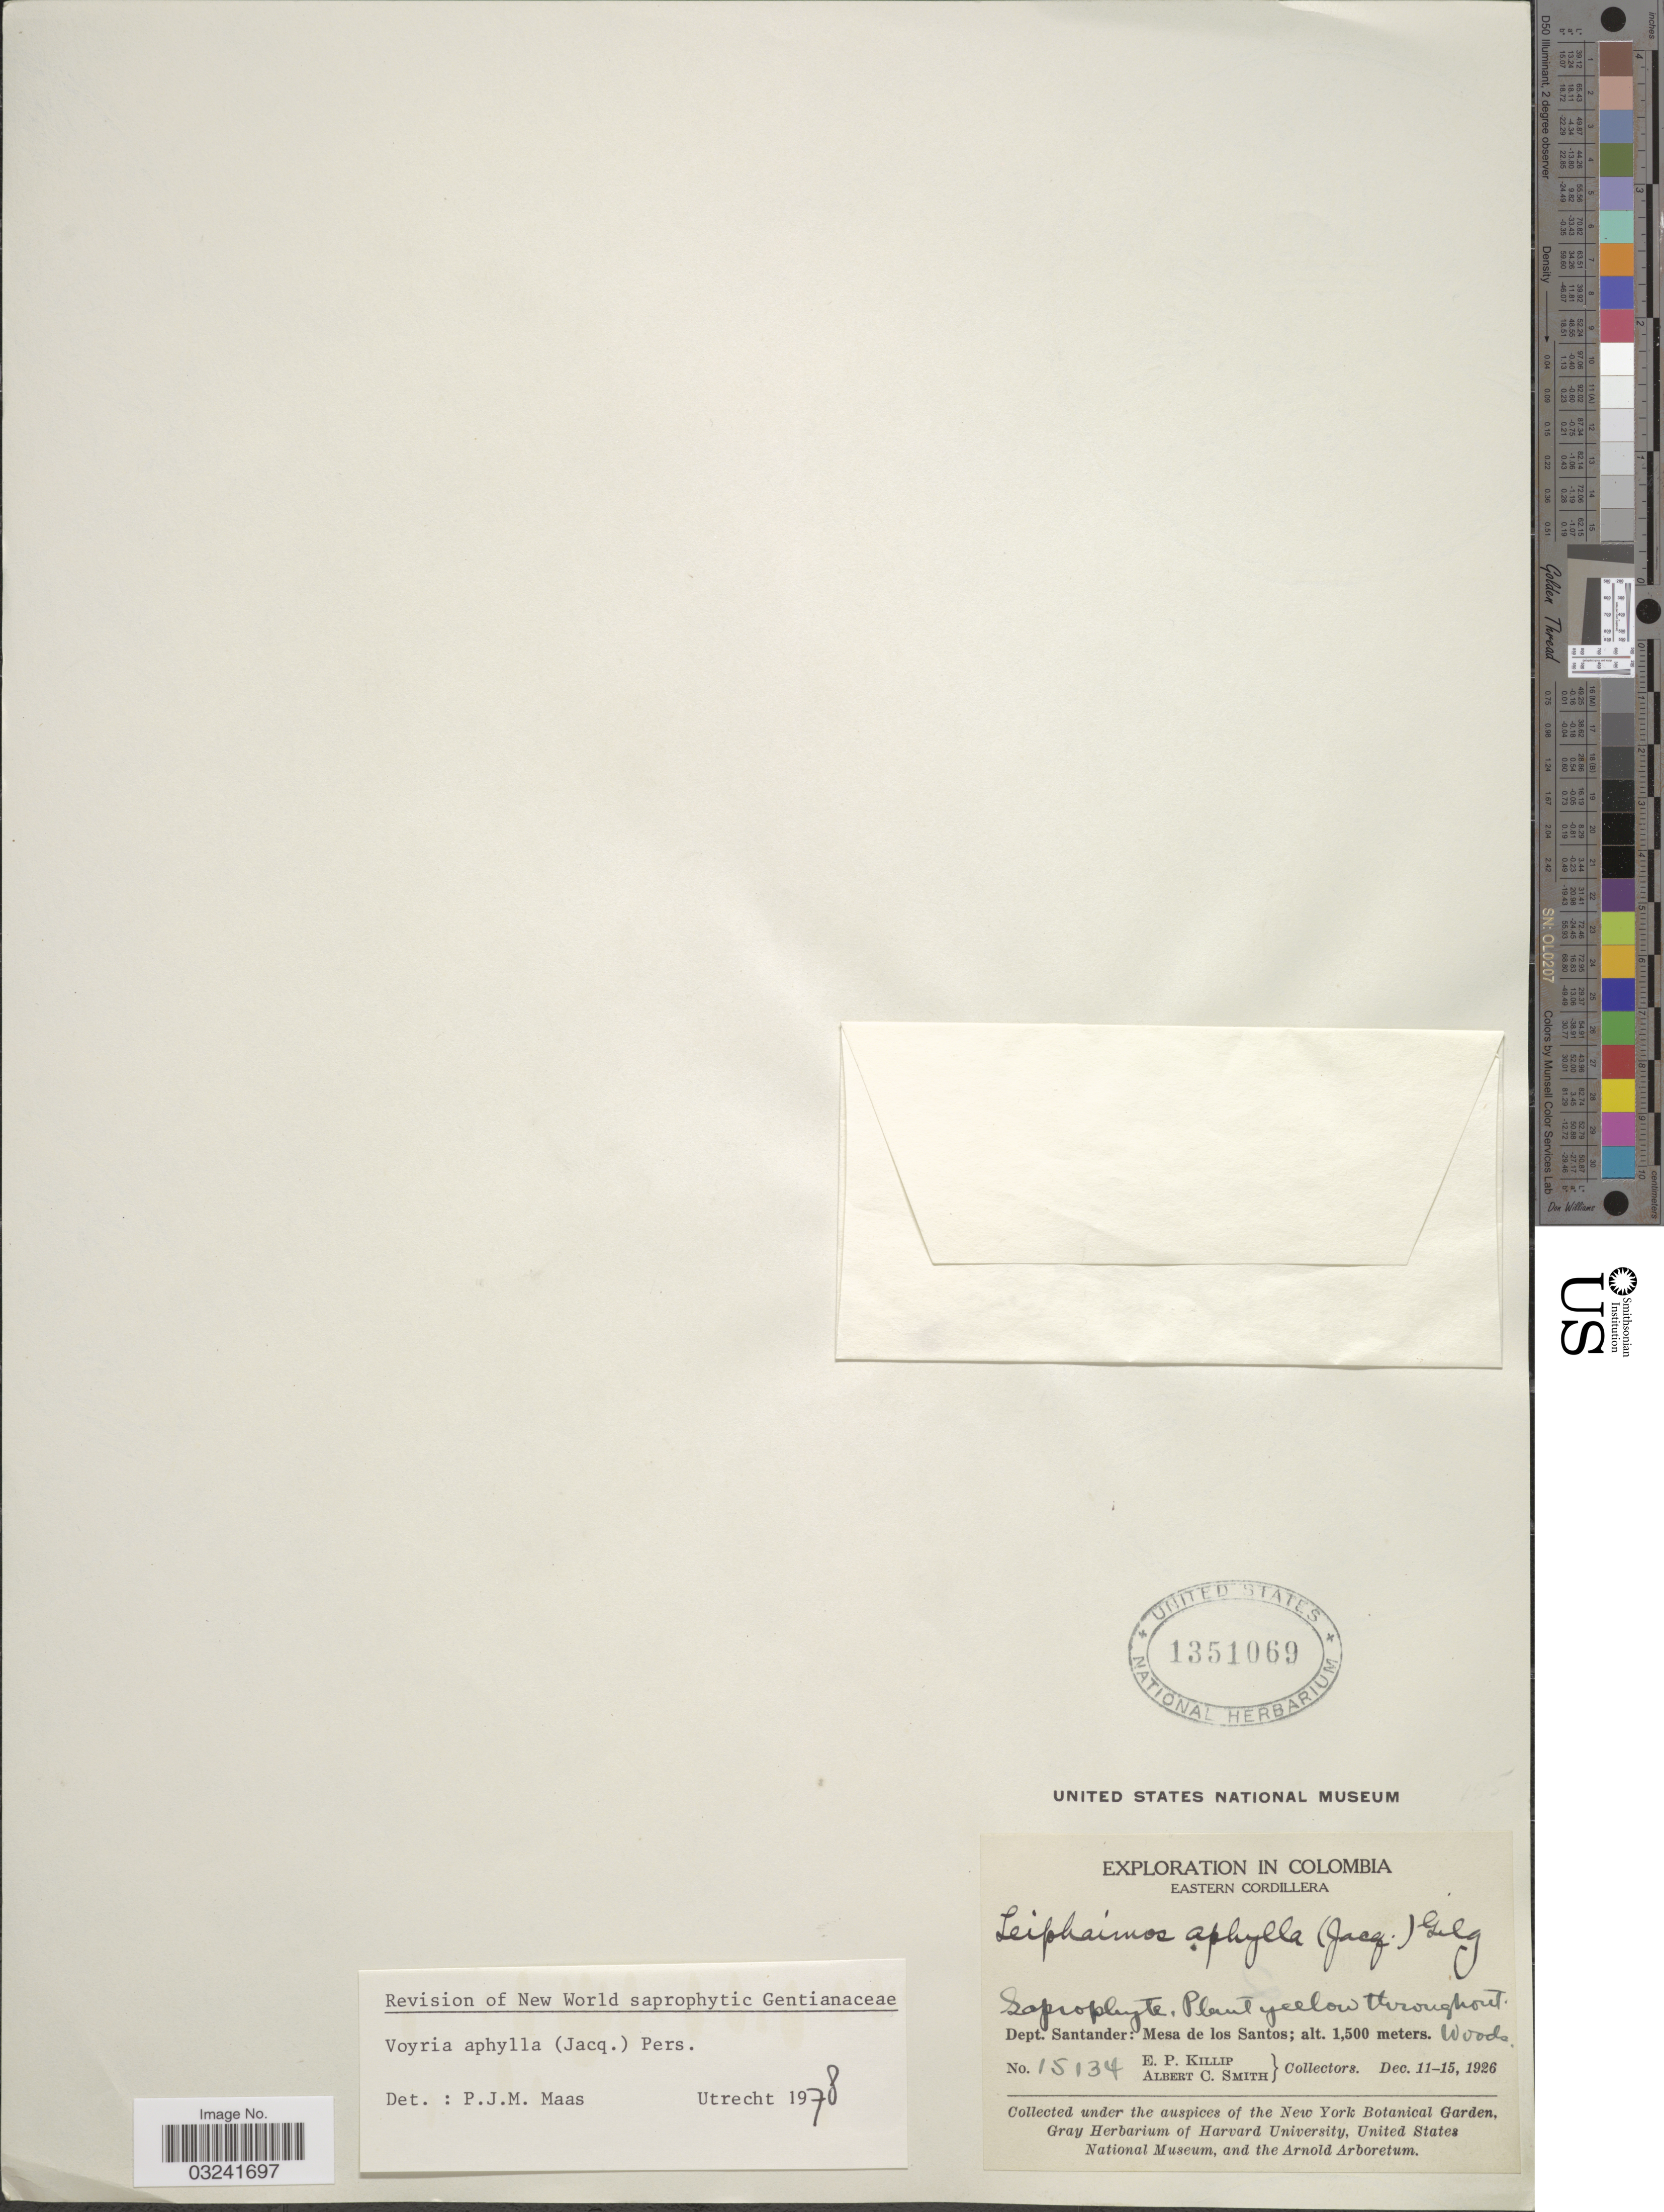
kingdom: Plantae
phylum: Tracheophyta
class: Magnoliopsida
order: Gentianales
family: Gentianaceae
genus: Voyria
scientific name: Voyria aphylla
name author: (Jacq.) Pers.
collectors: E. P. Killip & A. C. Smith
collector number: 15134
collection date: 1926-12-11/1926-12-15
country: Colombia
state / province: Santander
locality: Eastern Cordillera, Dept. Santander: Mesa de los Santos.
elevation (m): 1500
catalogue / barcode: US 1351069